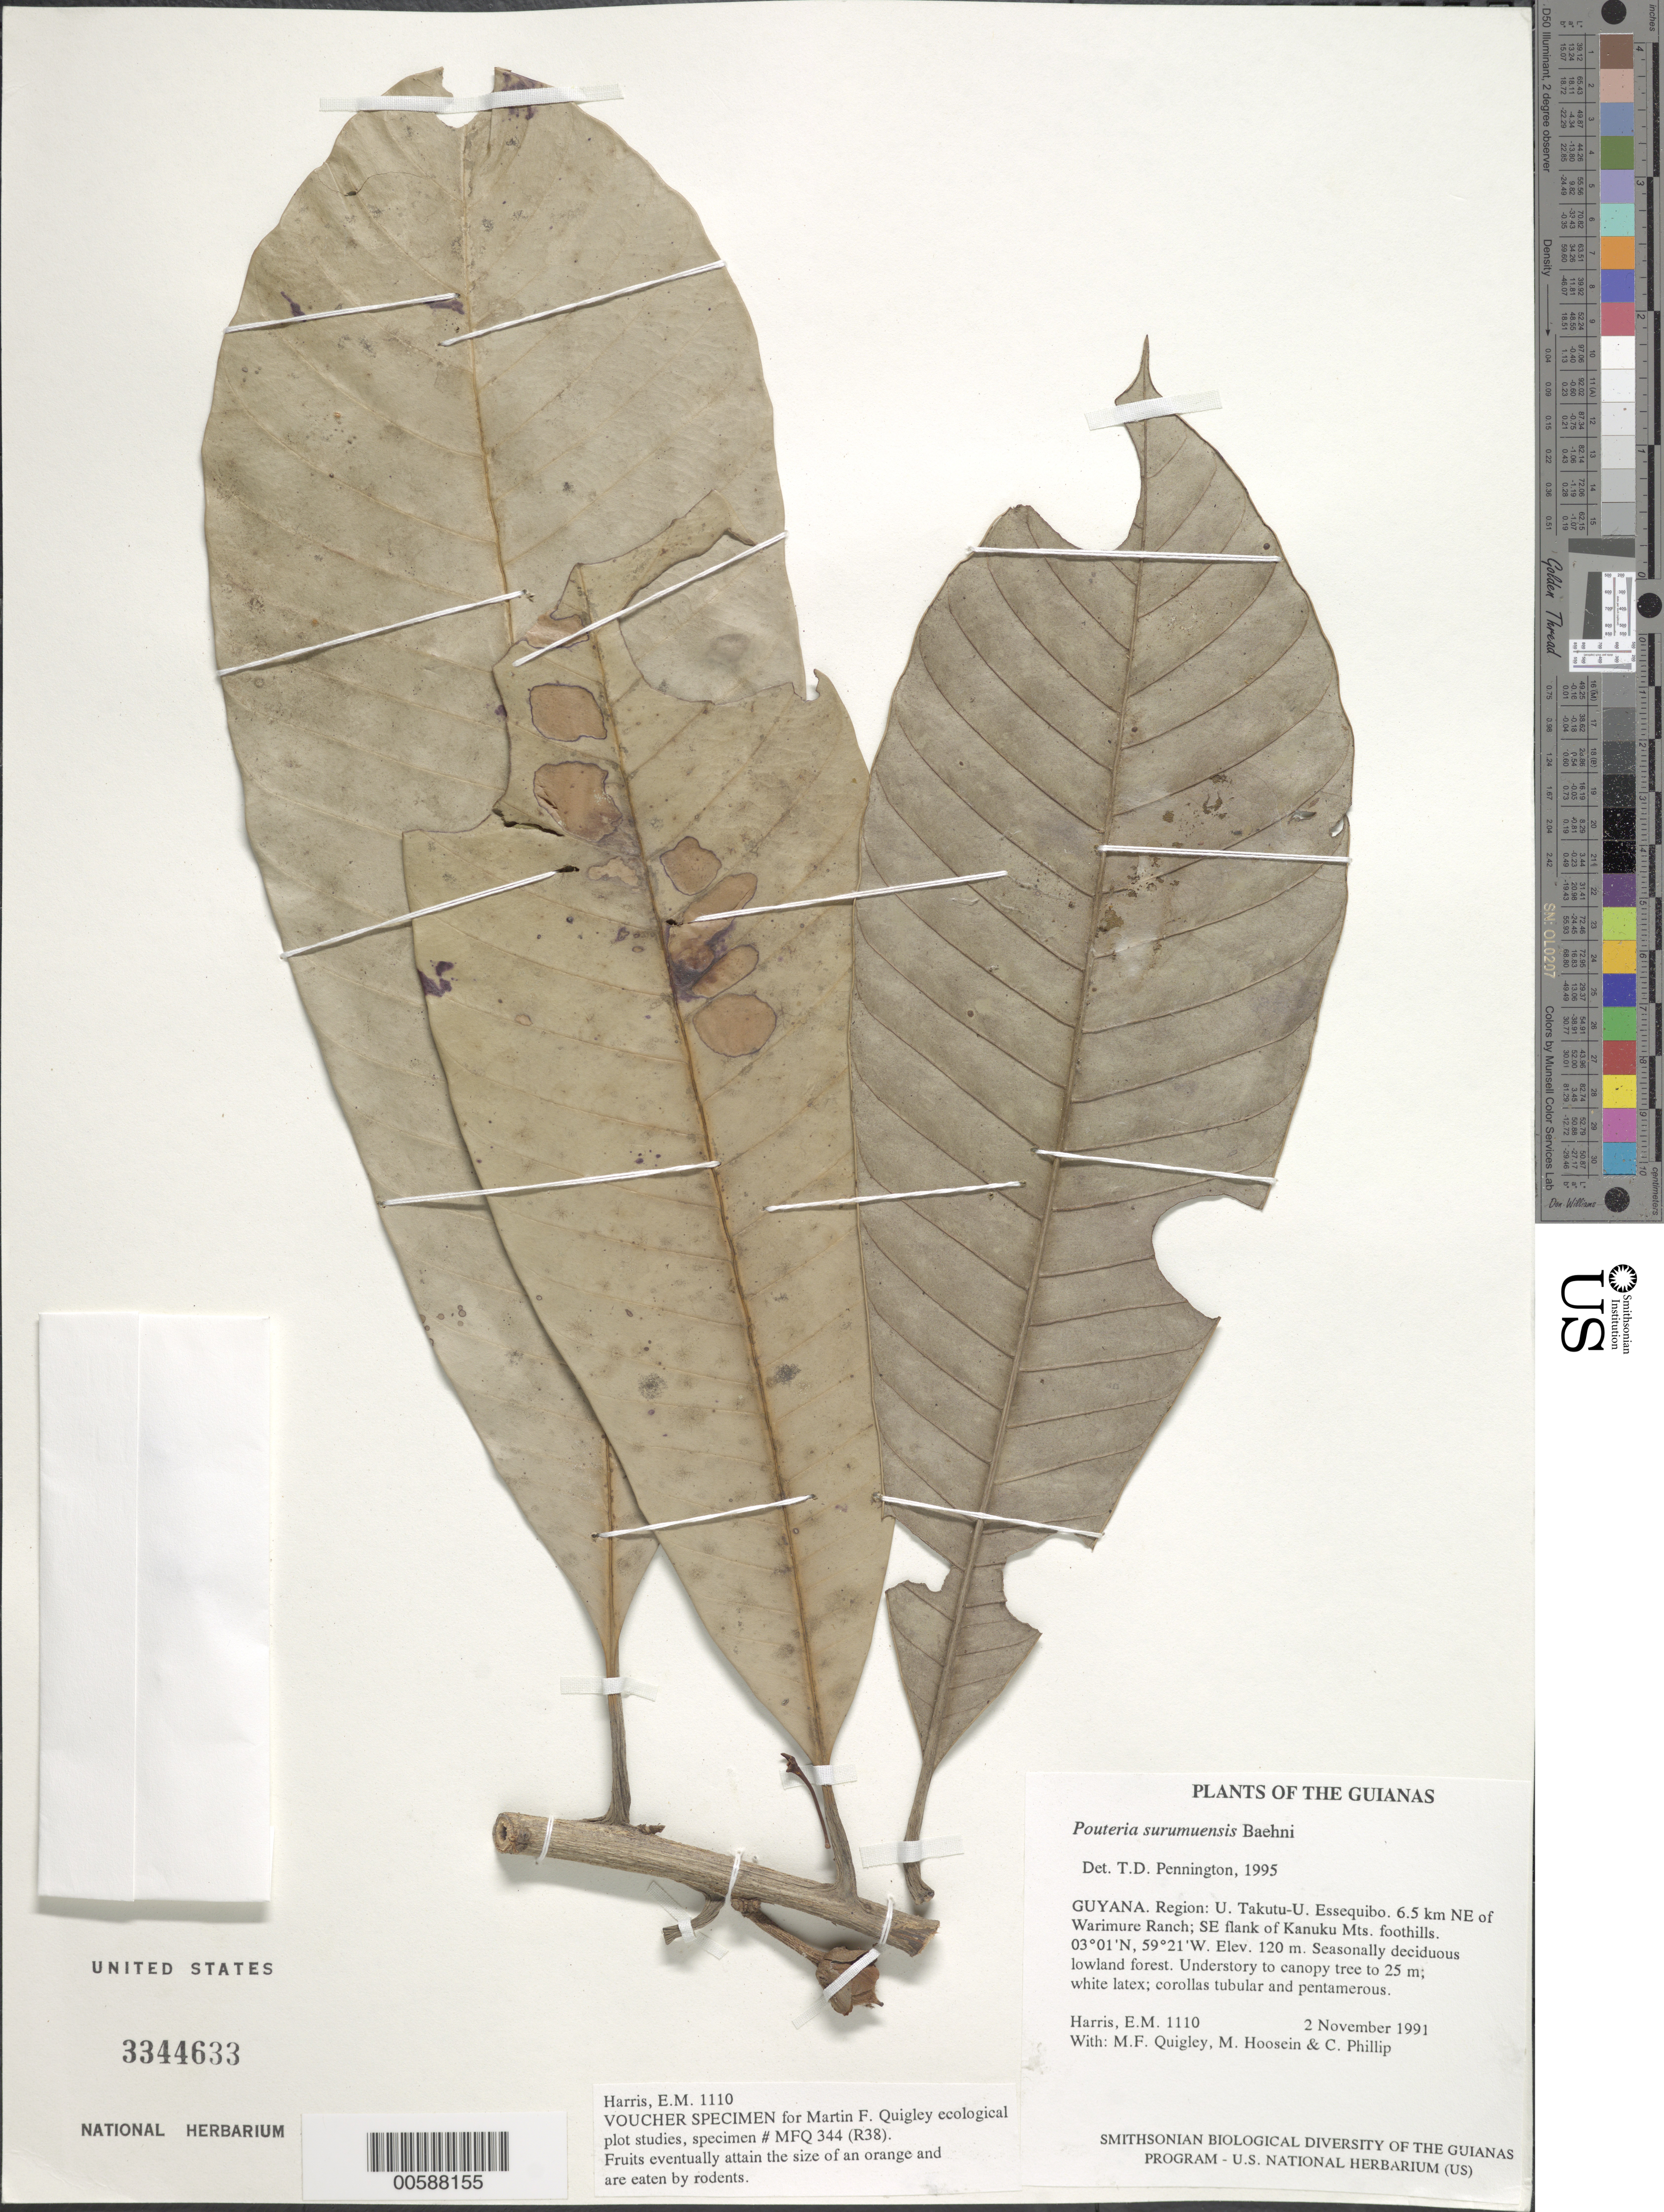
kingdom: Plantae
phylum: Tracheophyta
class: Magnoliopsida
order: Ericales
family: Sapotaceae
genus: Pouteria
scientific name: Pouteria surumuensis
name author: Baehni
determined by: Pennington, T. D., (K)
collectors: E. M. Harris, M. Quigley, M. Hossein & C. Phillip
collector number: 1110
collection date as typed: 2 November 1991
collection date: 1991-11-02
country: Guyana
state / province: U. Takutu-U. Essequibo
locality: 6.5 km NE of Warimure Ranch; SE flank of Kanuku Mts. foothills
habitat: Seasonally deciduous lowland forest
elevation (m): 120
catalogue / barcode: US 3344633